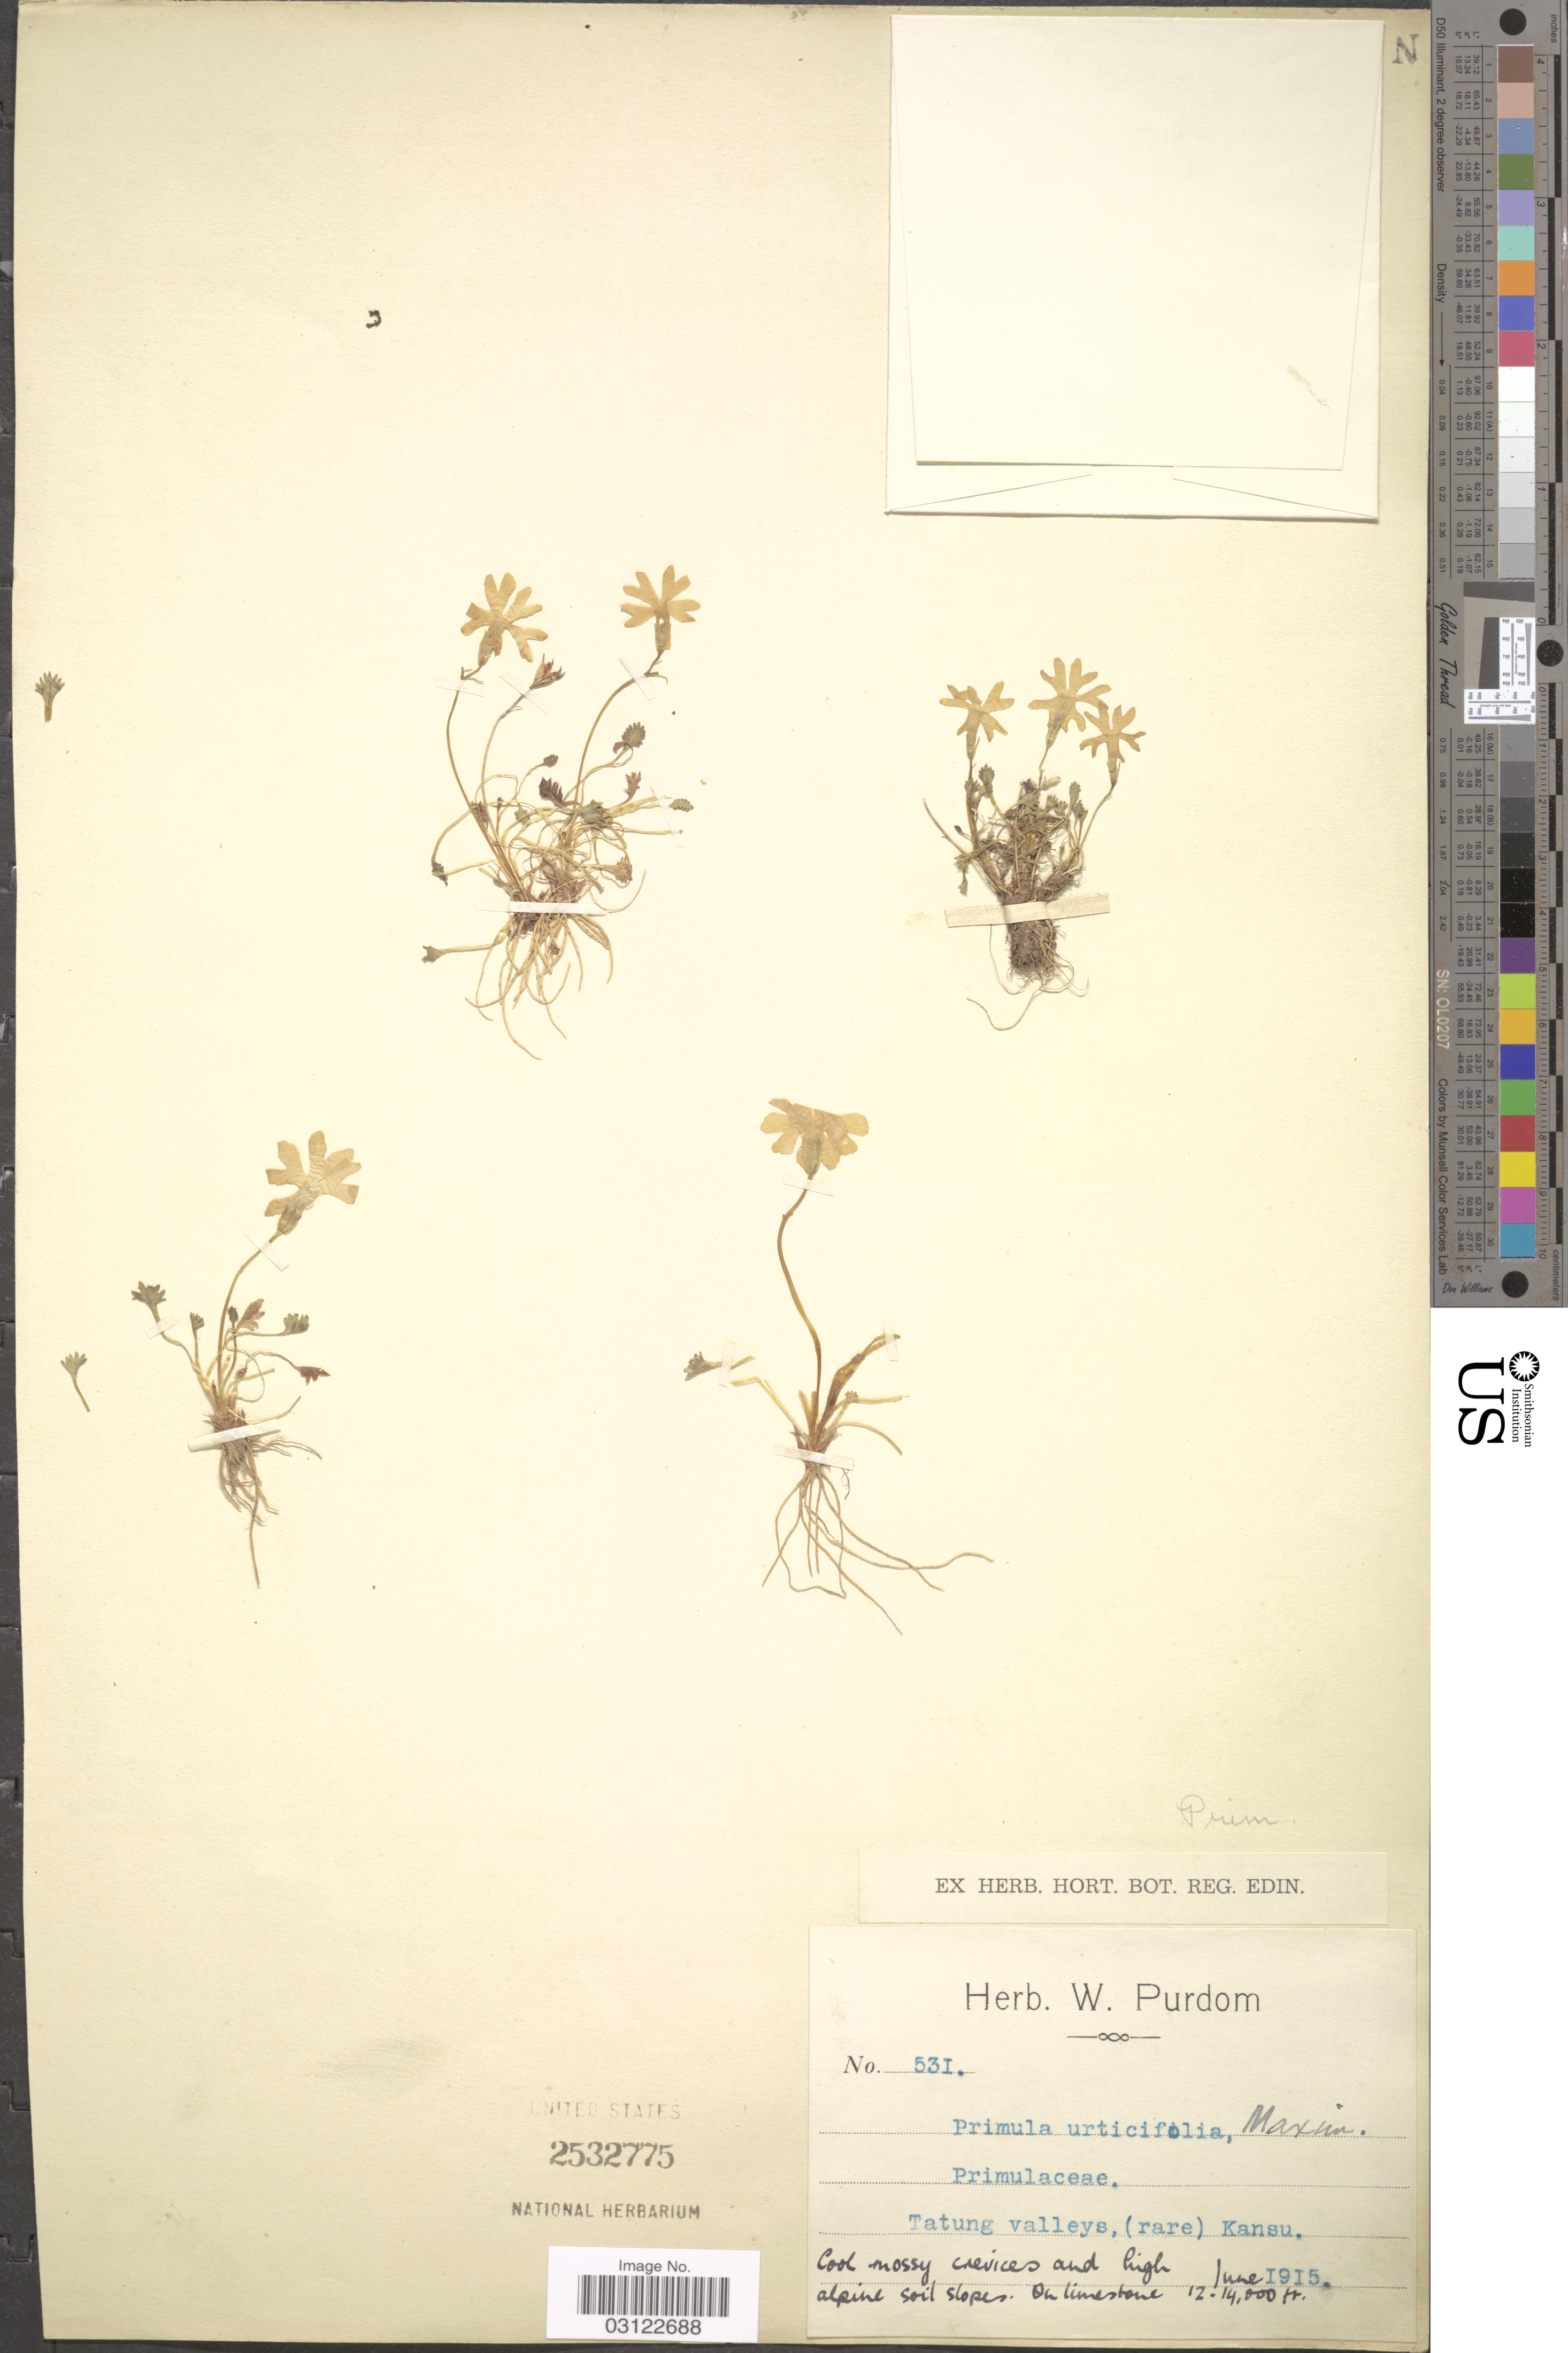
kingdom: Plantae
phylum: Tracheophyta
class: Magnoliopsida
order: Ericales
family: Primulaceae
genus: Primula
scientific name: Primula urticifolia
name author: Maxim.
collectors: Ex herb. W. Purdom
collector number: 531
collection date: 1915-06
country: China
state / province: Gansu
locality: Tatung valleys, (rare) Kansu.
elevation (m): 3658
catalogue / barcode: US 2532775